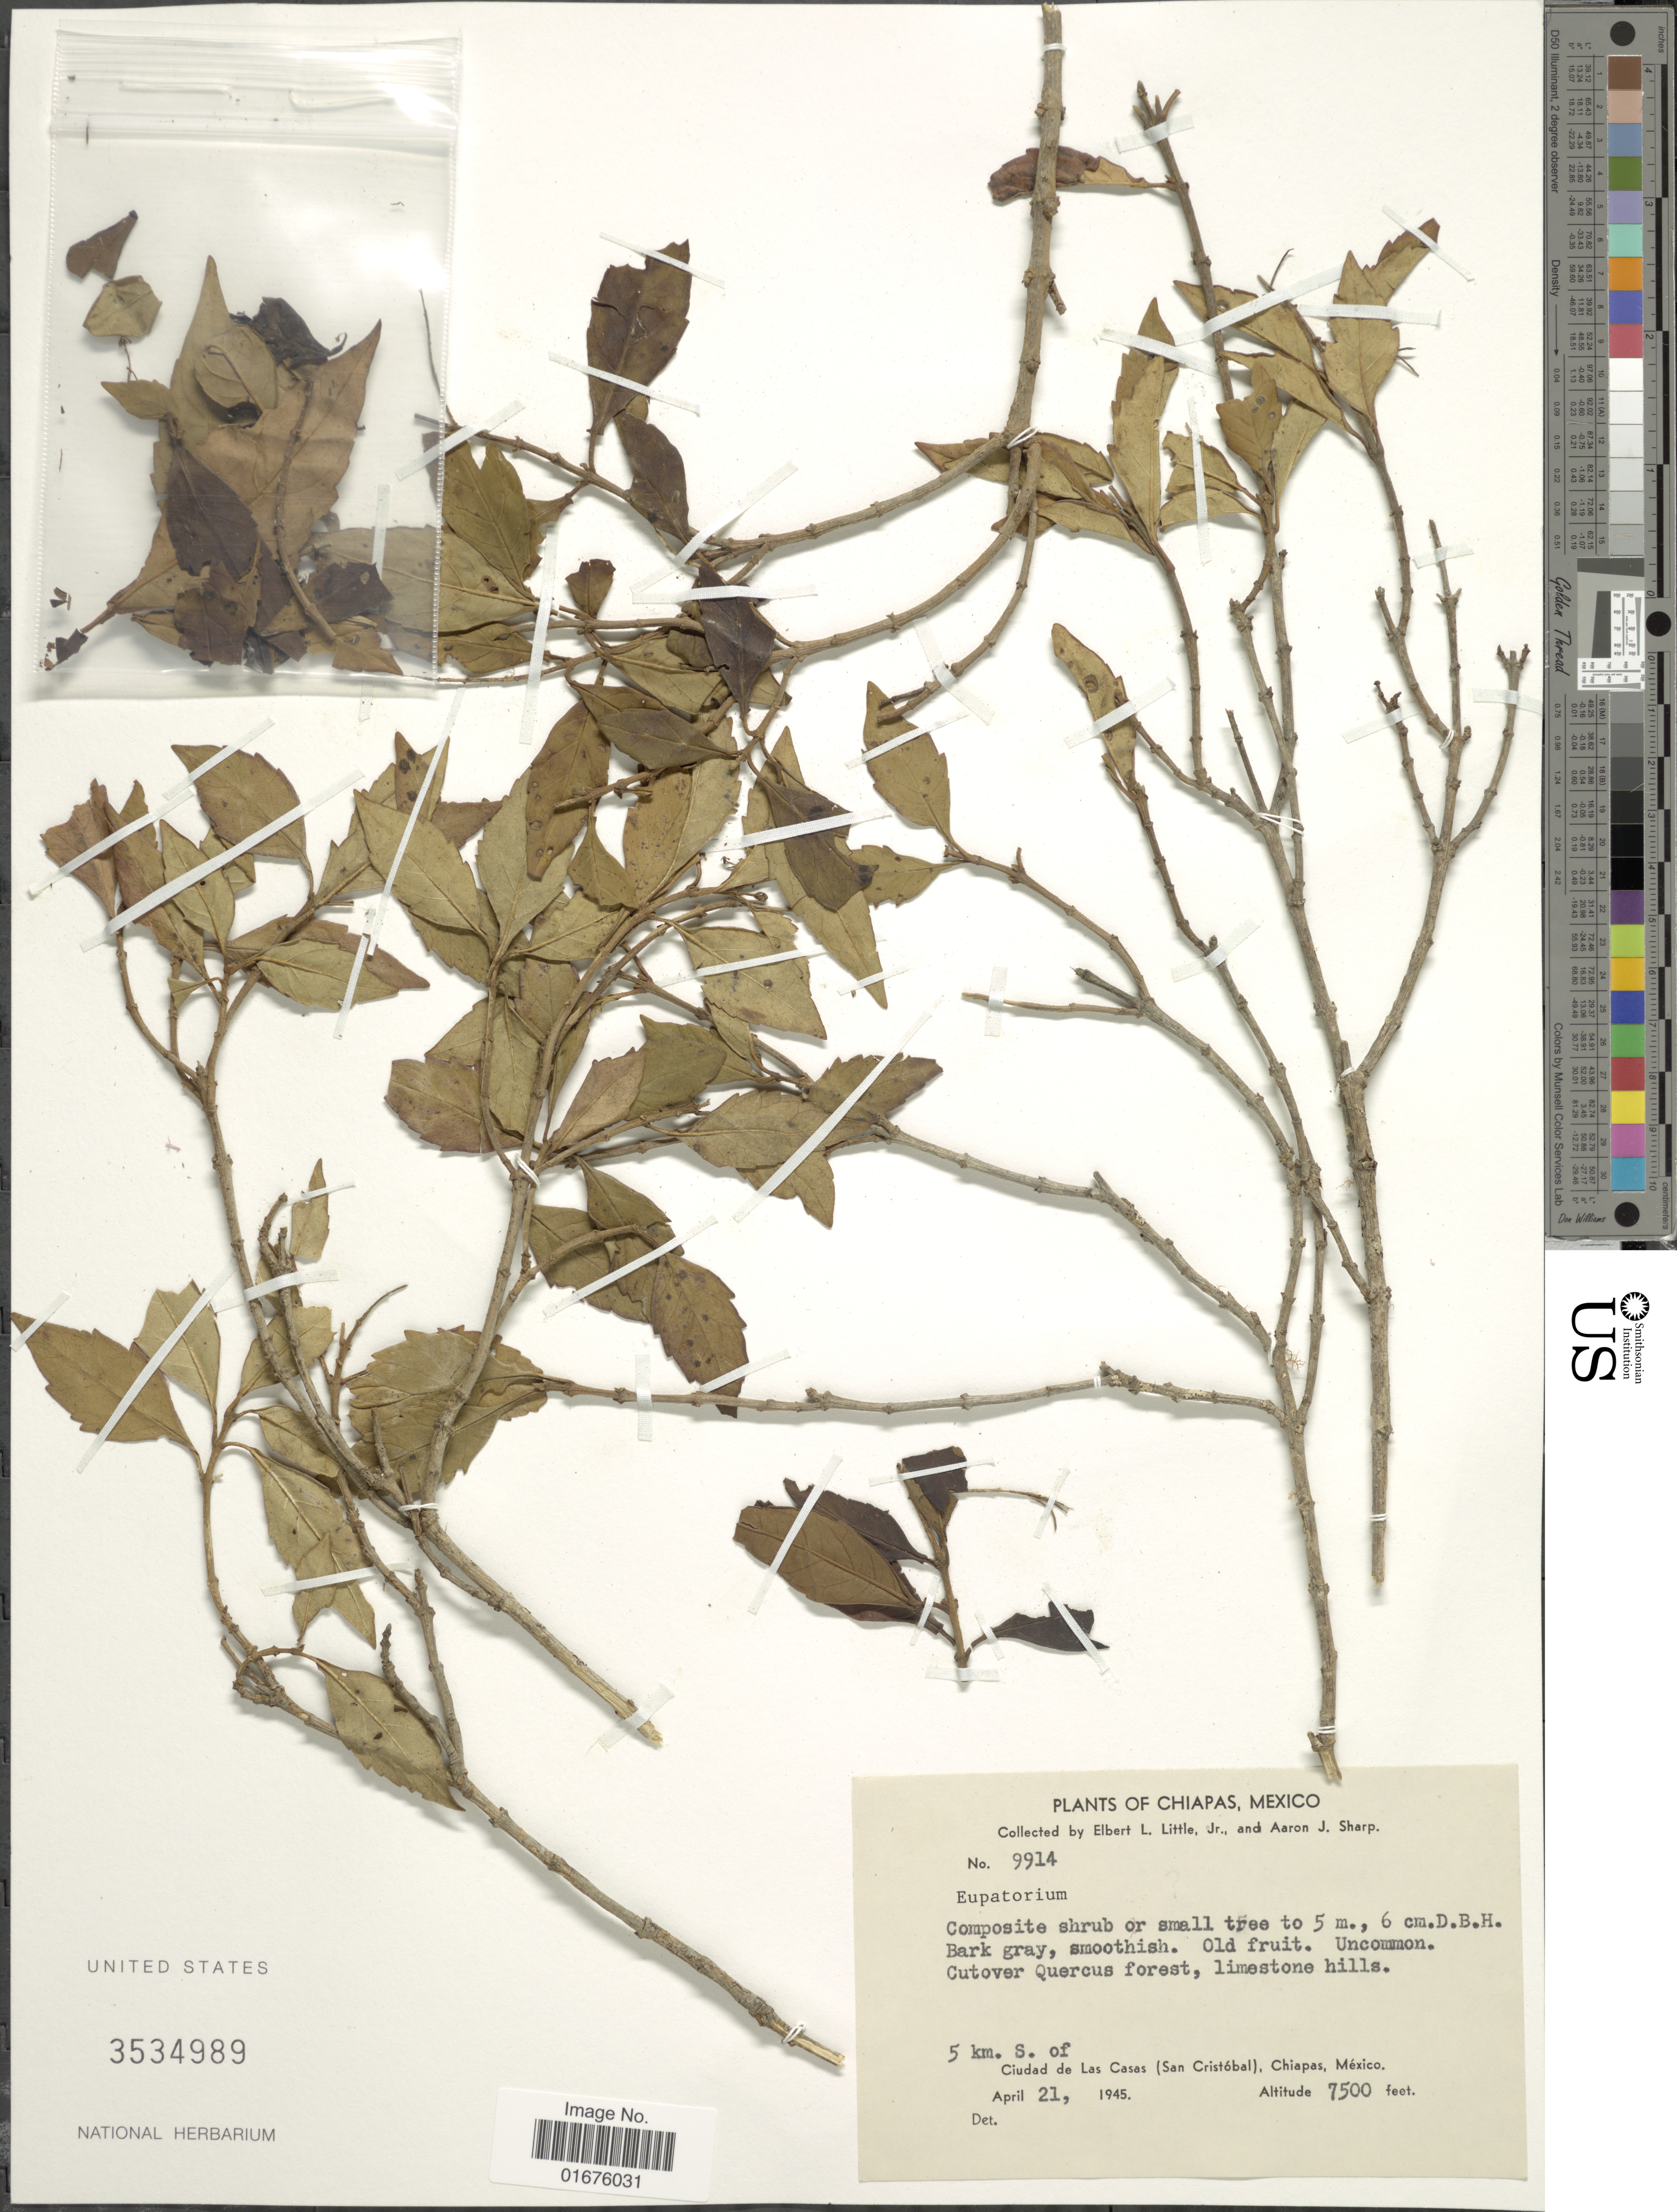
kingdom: Plantae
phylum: Tracheophyta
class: Magnoliopsida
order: Asterales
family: Asteraceae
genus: Ageratina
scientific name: Ageratina ligustrina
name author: (DC.) R.M. King & H. Rob.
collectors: E. L. Little & Mrs A. J. Sharp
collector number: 9914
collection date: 1945-04-21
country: Mexico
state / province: Chiapas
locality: Cutover Quercus forest, limestone hills, 5 km. S. of Ciudad de Las Casas (San Cristóbal)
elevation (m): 2286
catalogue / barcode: US 3534989